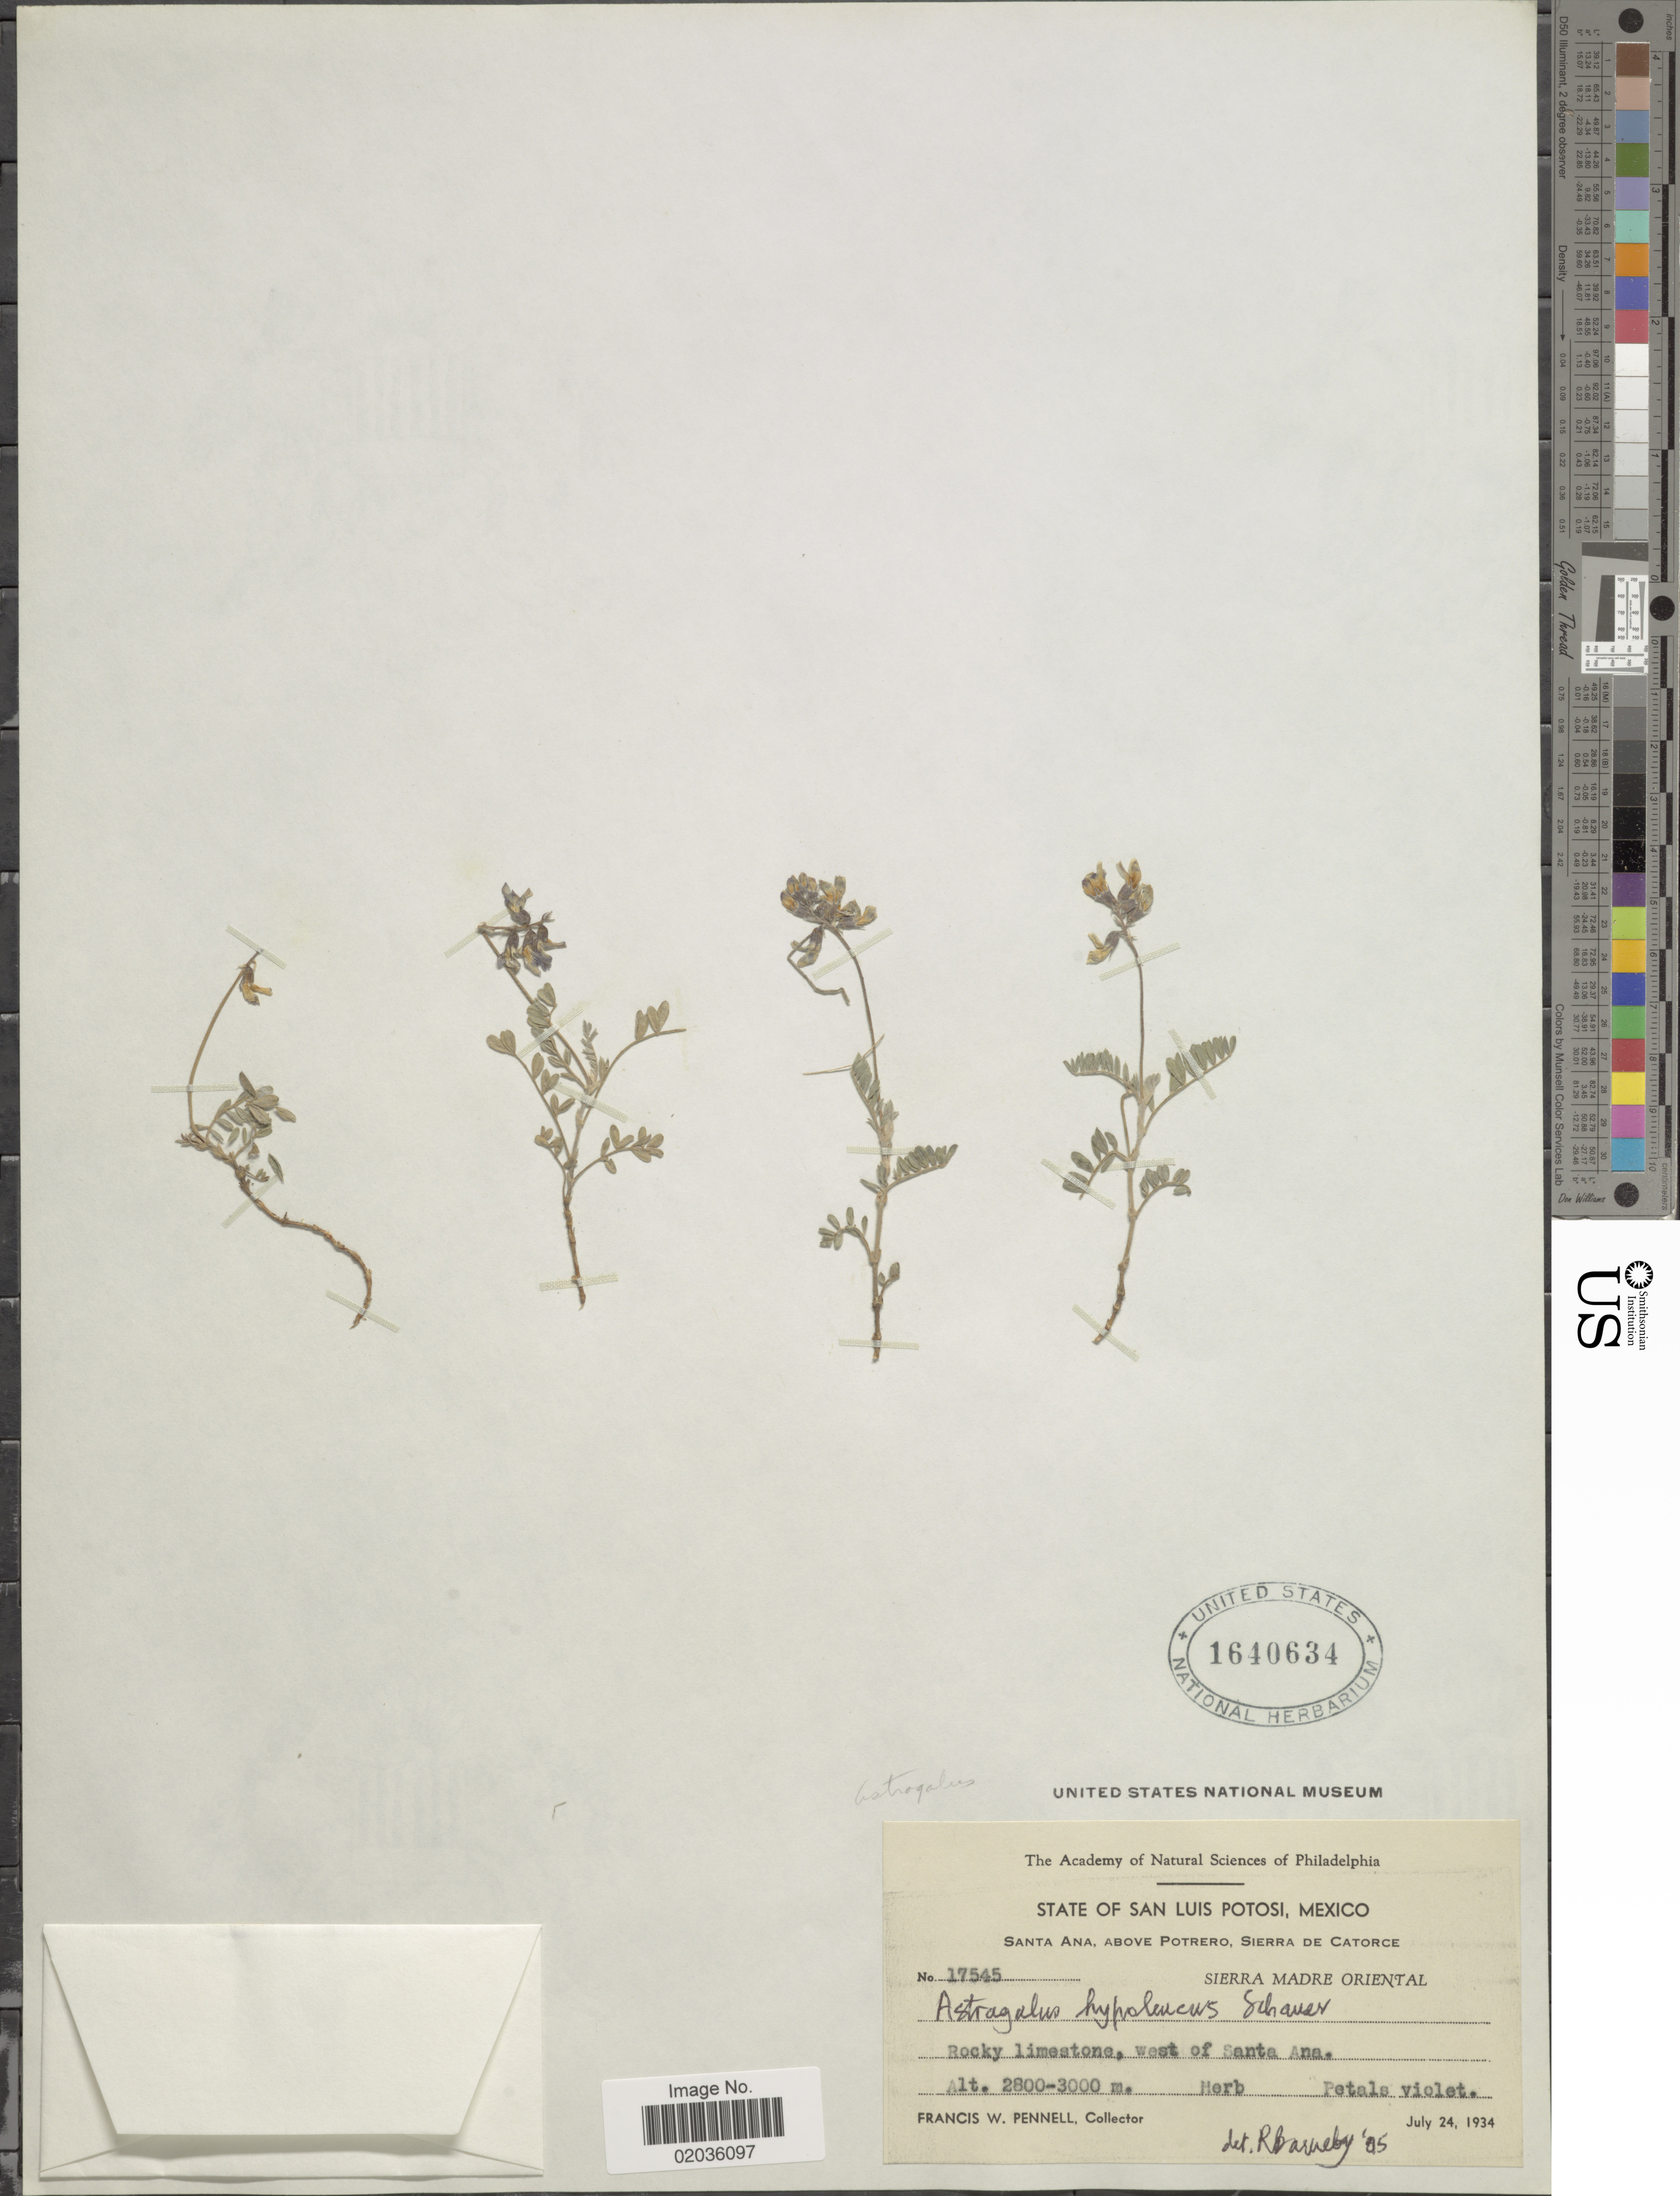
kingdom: Plantae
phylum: Tracheophyta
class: Magnoliopsida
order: Fabales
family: Fabaceae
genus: Astragalus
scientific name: Astragalus hypoleucus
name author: S. Schauer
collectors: F. W. Pennell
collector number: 17545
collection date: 1934-07-24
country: Mexico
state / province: San Luis Potosí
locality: Santa Ana, Above Potrero, Sierra de Catorce, Sierra Madre Oriental, Rocky limestone, west of Santa Ana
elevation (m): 2800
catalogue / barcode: US 1640634